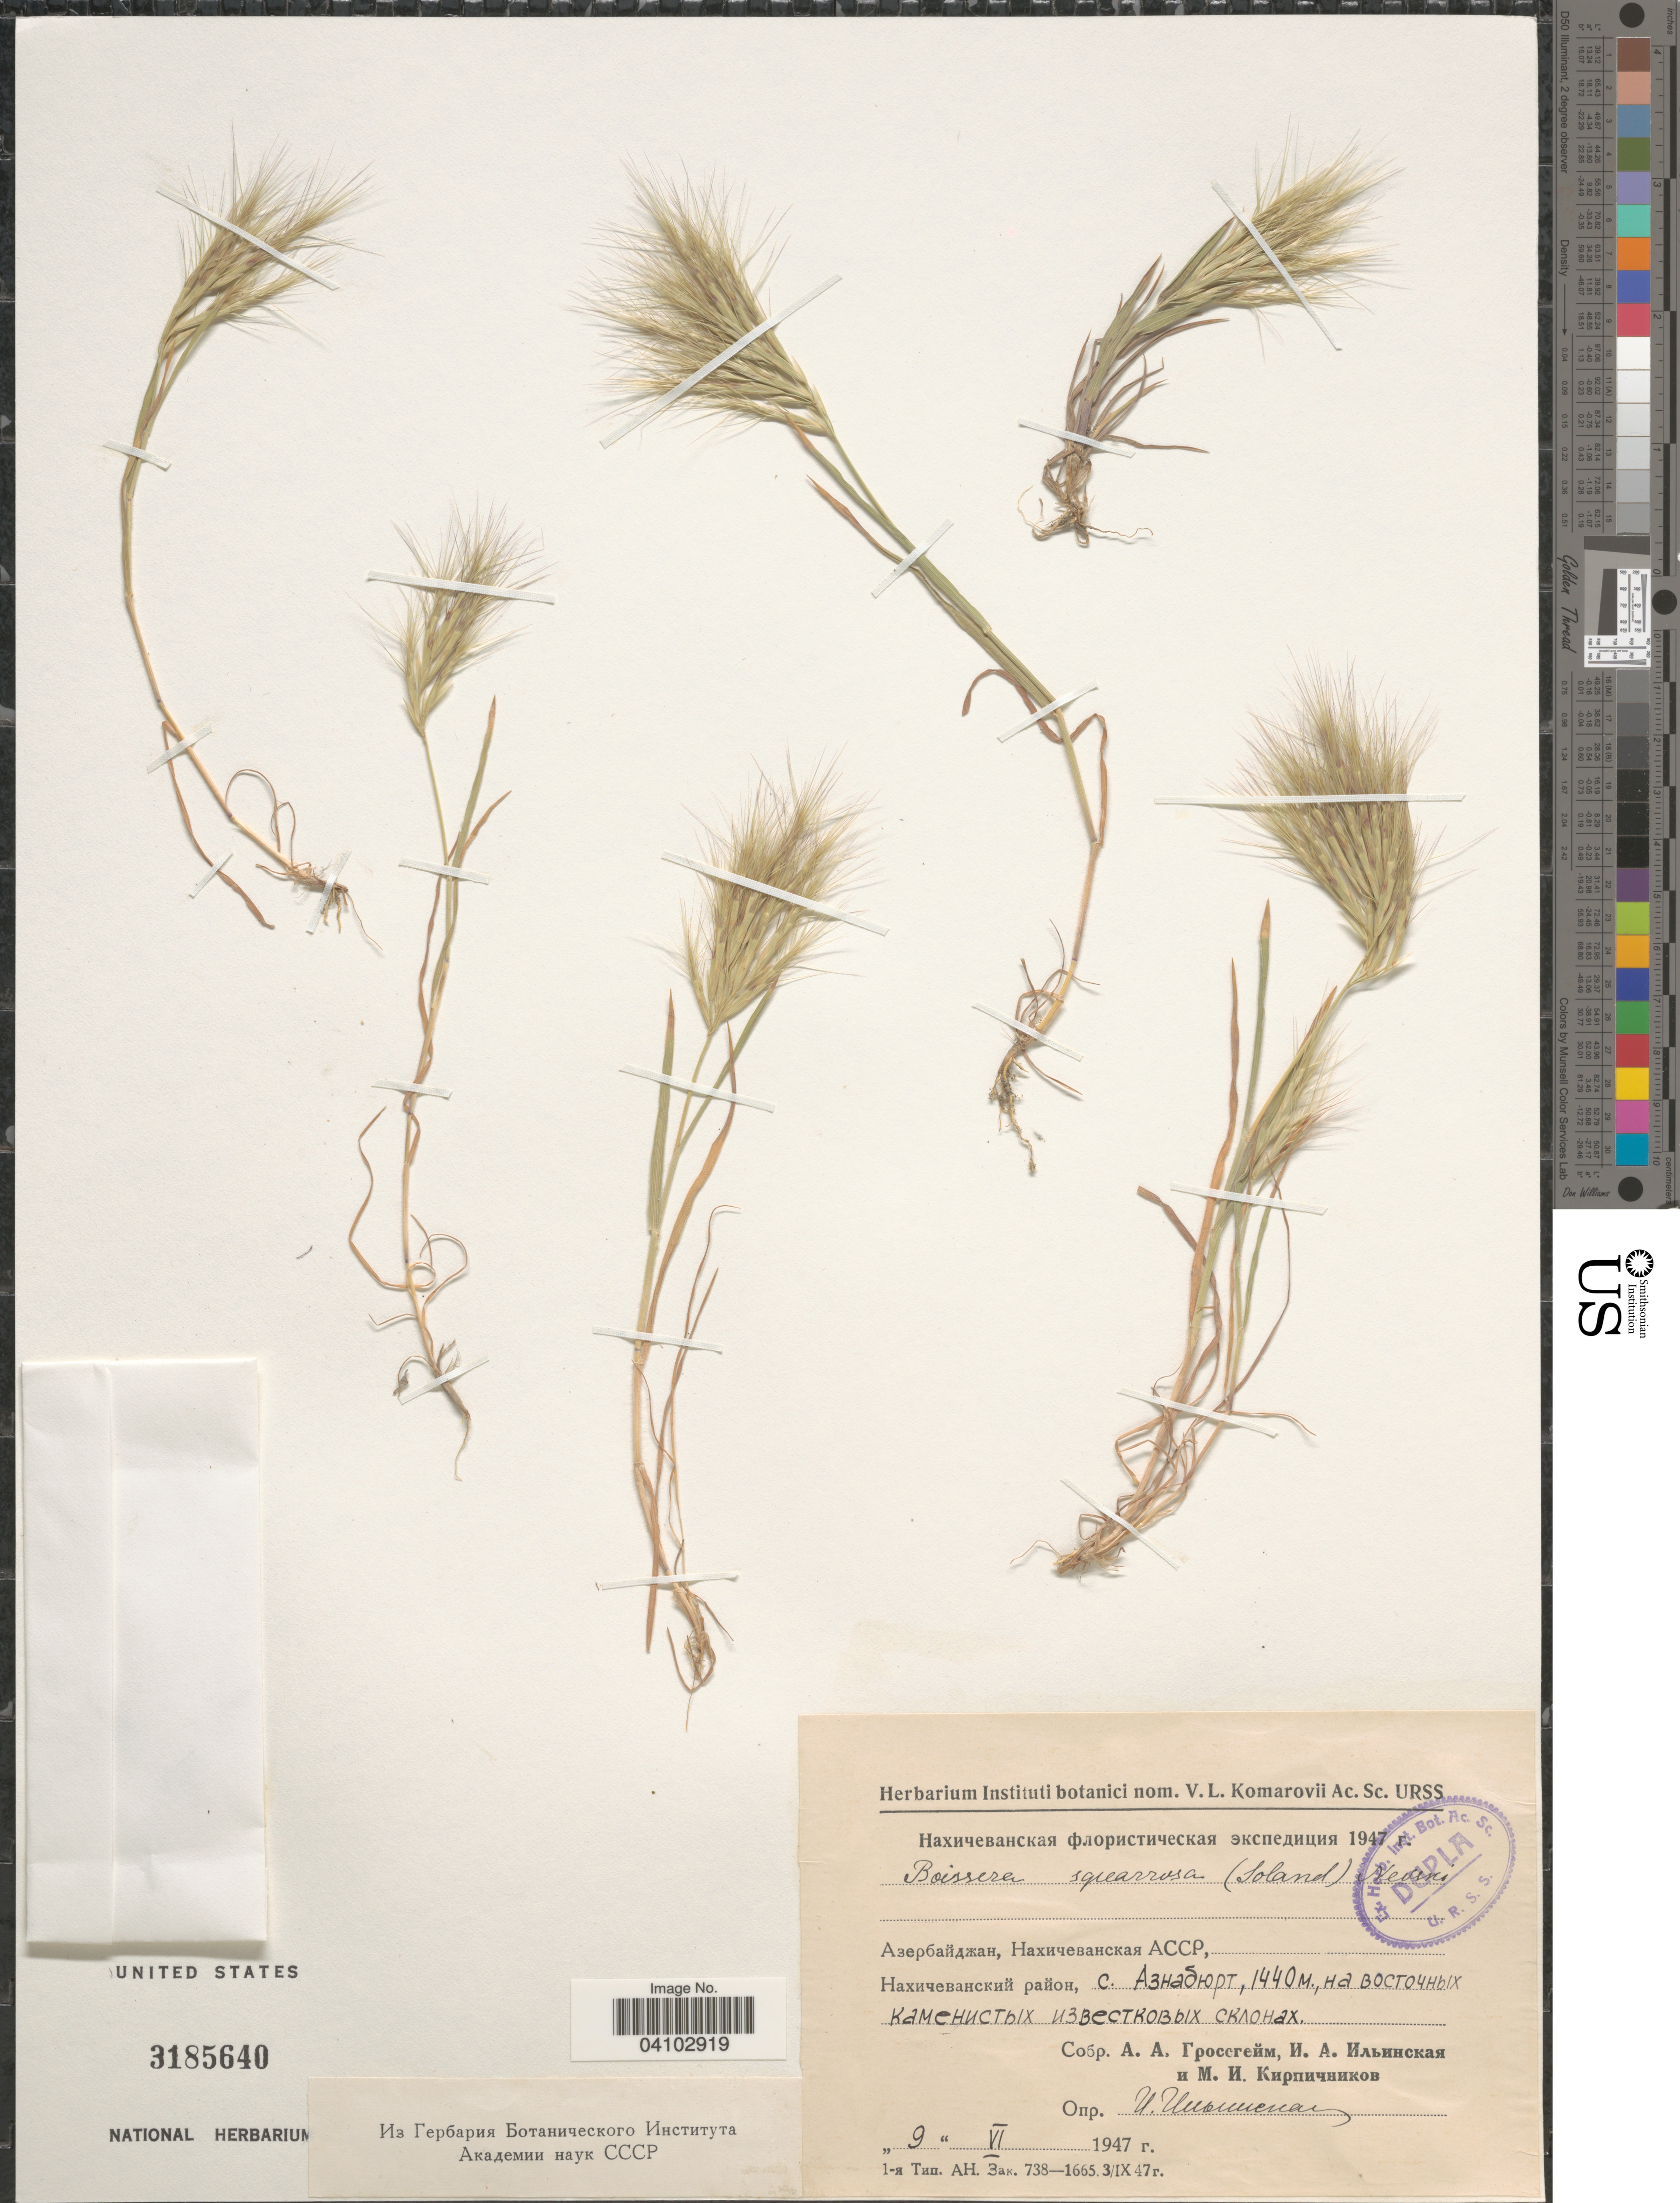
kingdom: Plantae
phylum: Tracheophyta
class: Liliopsida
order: Poales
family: Poaceae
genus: Bromus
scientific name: Bromus pumilio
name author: (Trin.) P.M. Sm.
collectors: X, X & X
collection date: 1947-07-09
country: Azerbaijan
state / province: Nakhchivan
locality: Aznaburt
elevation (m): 1440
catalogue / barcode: US 3185640